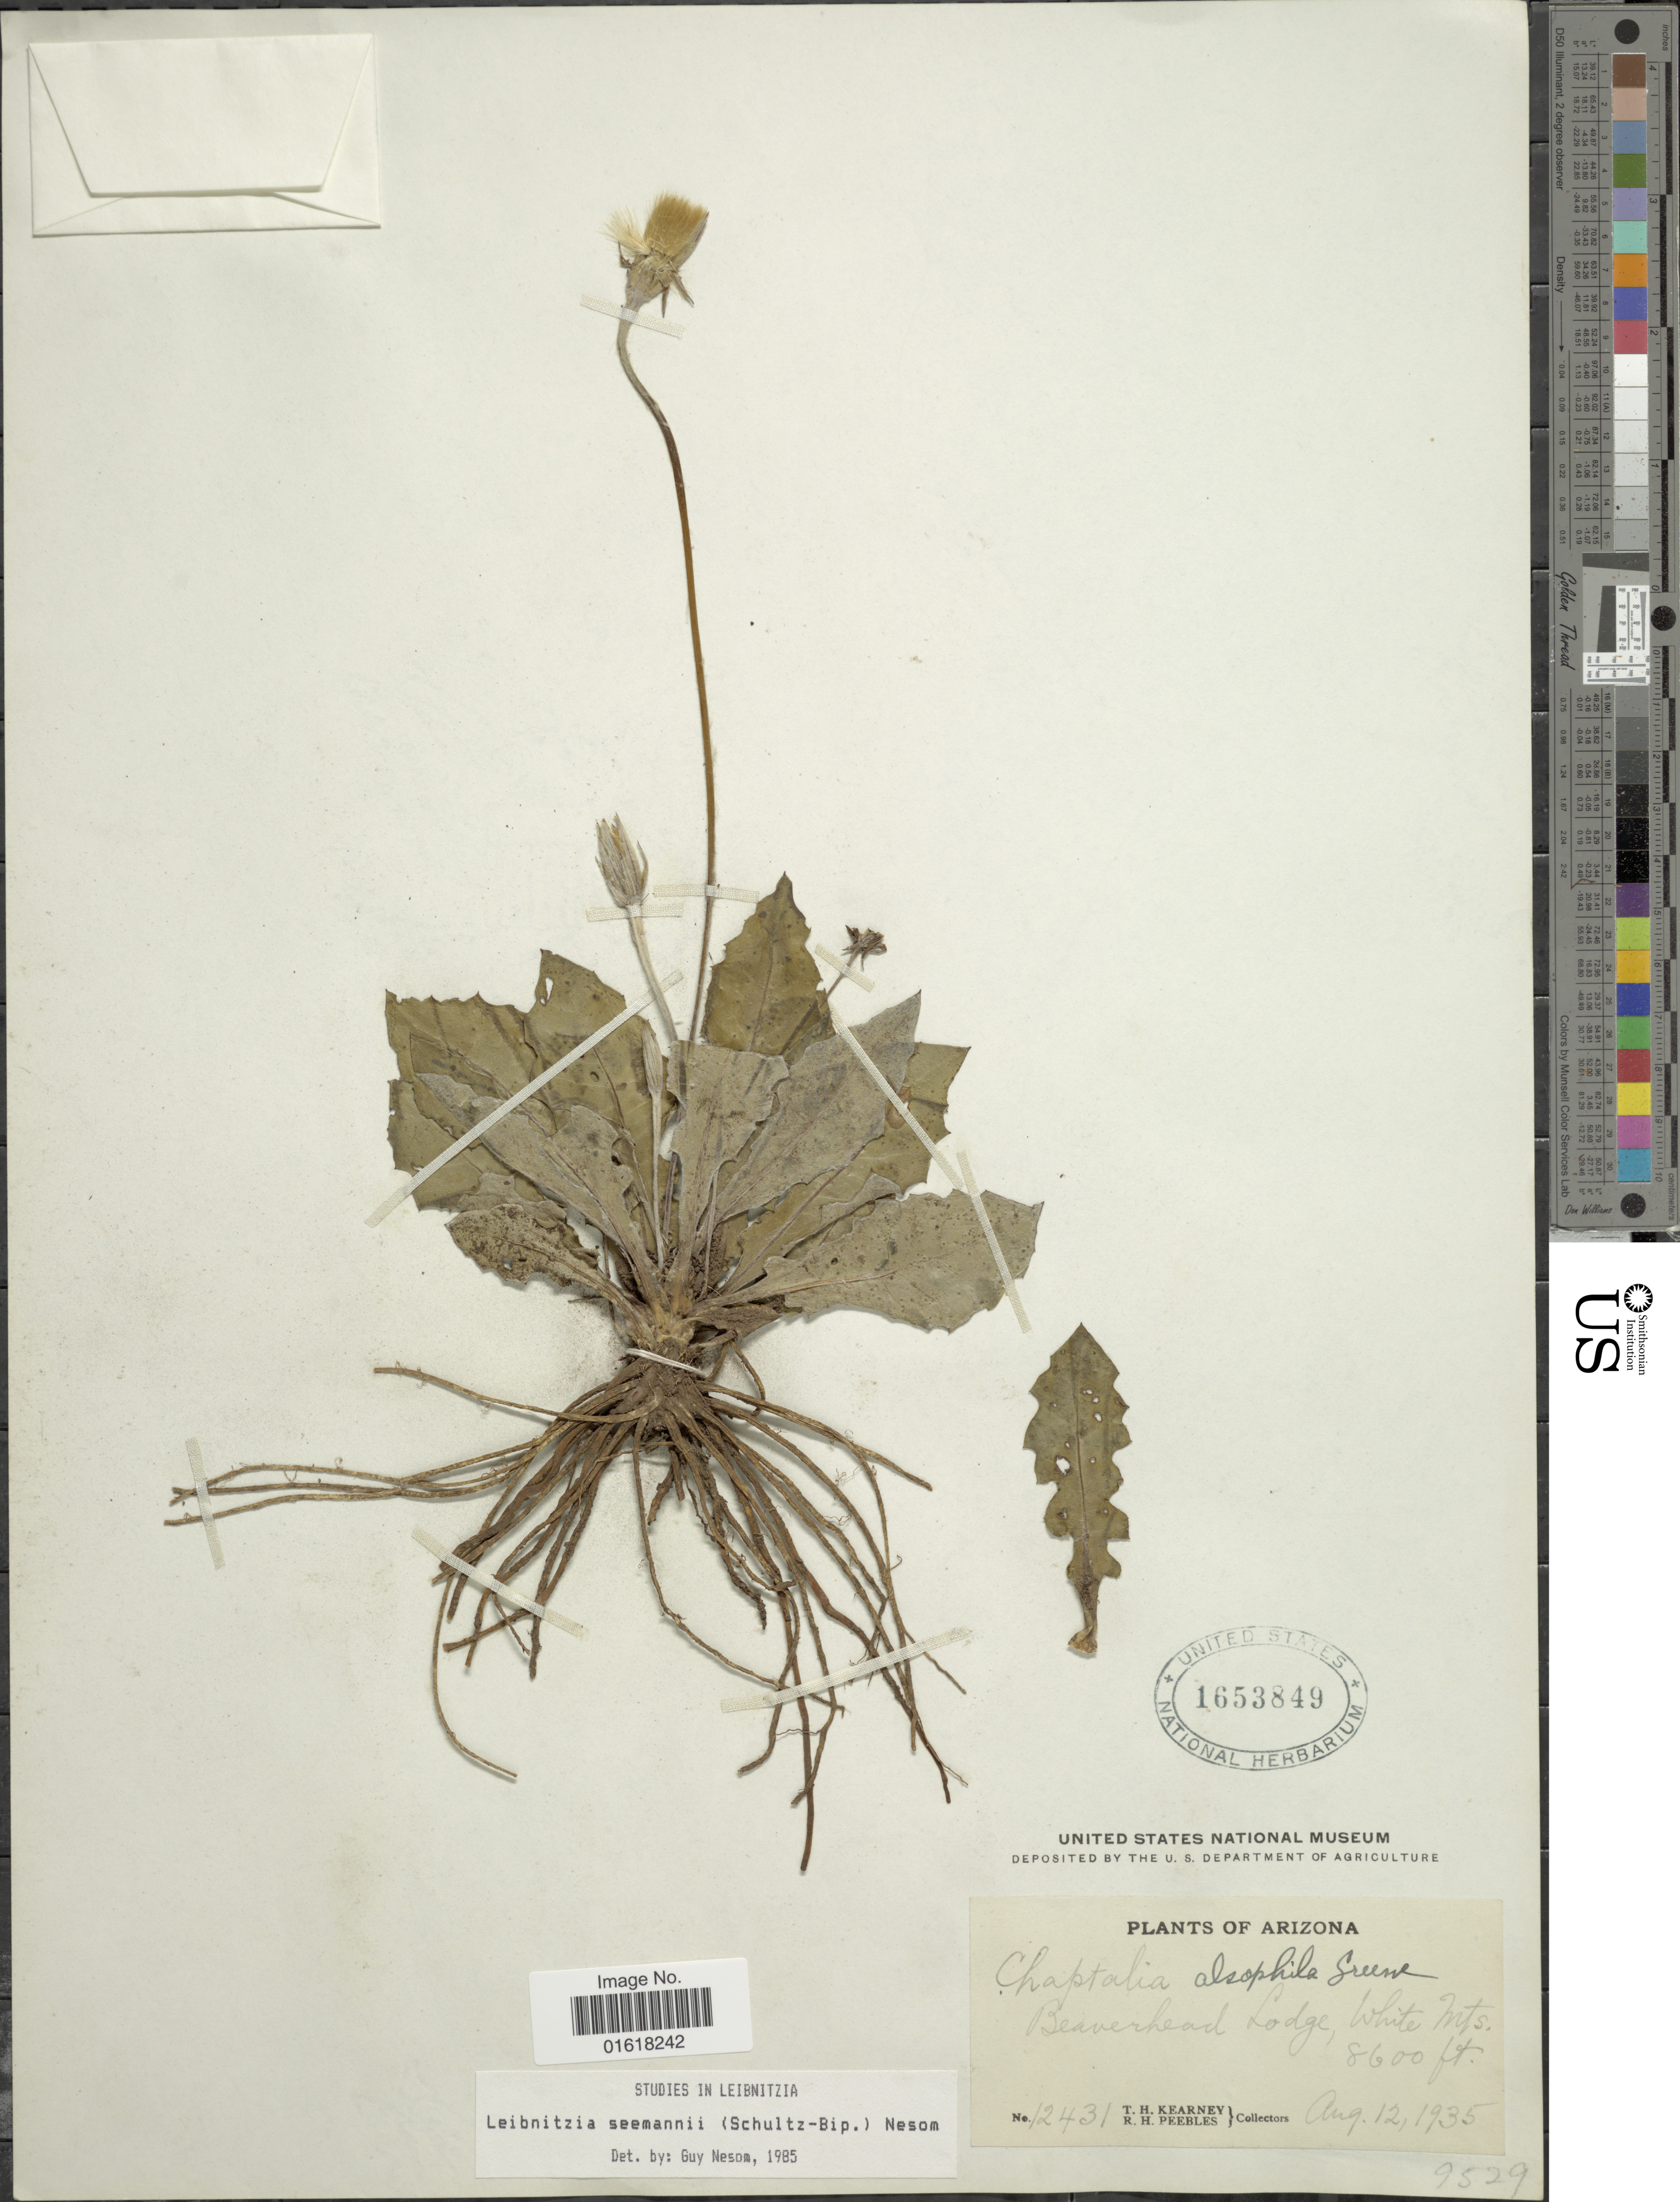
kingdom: Plantae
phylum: Tracheophyta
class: Magnoliopsida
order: Asterales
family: Asteraceae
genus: Leibnitzia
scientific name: Leibnitzia lyrata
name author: (Sch. Bip.) G.L. Nesom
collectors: T. H. Kearney & R. H. Peebles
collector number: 12431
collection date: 1935-08-12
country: United States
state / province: Arizona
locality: Beaverhead Lodge, White Mts.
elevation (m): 2621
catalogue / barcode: US 1653849